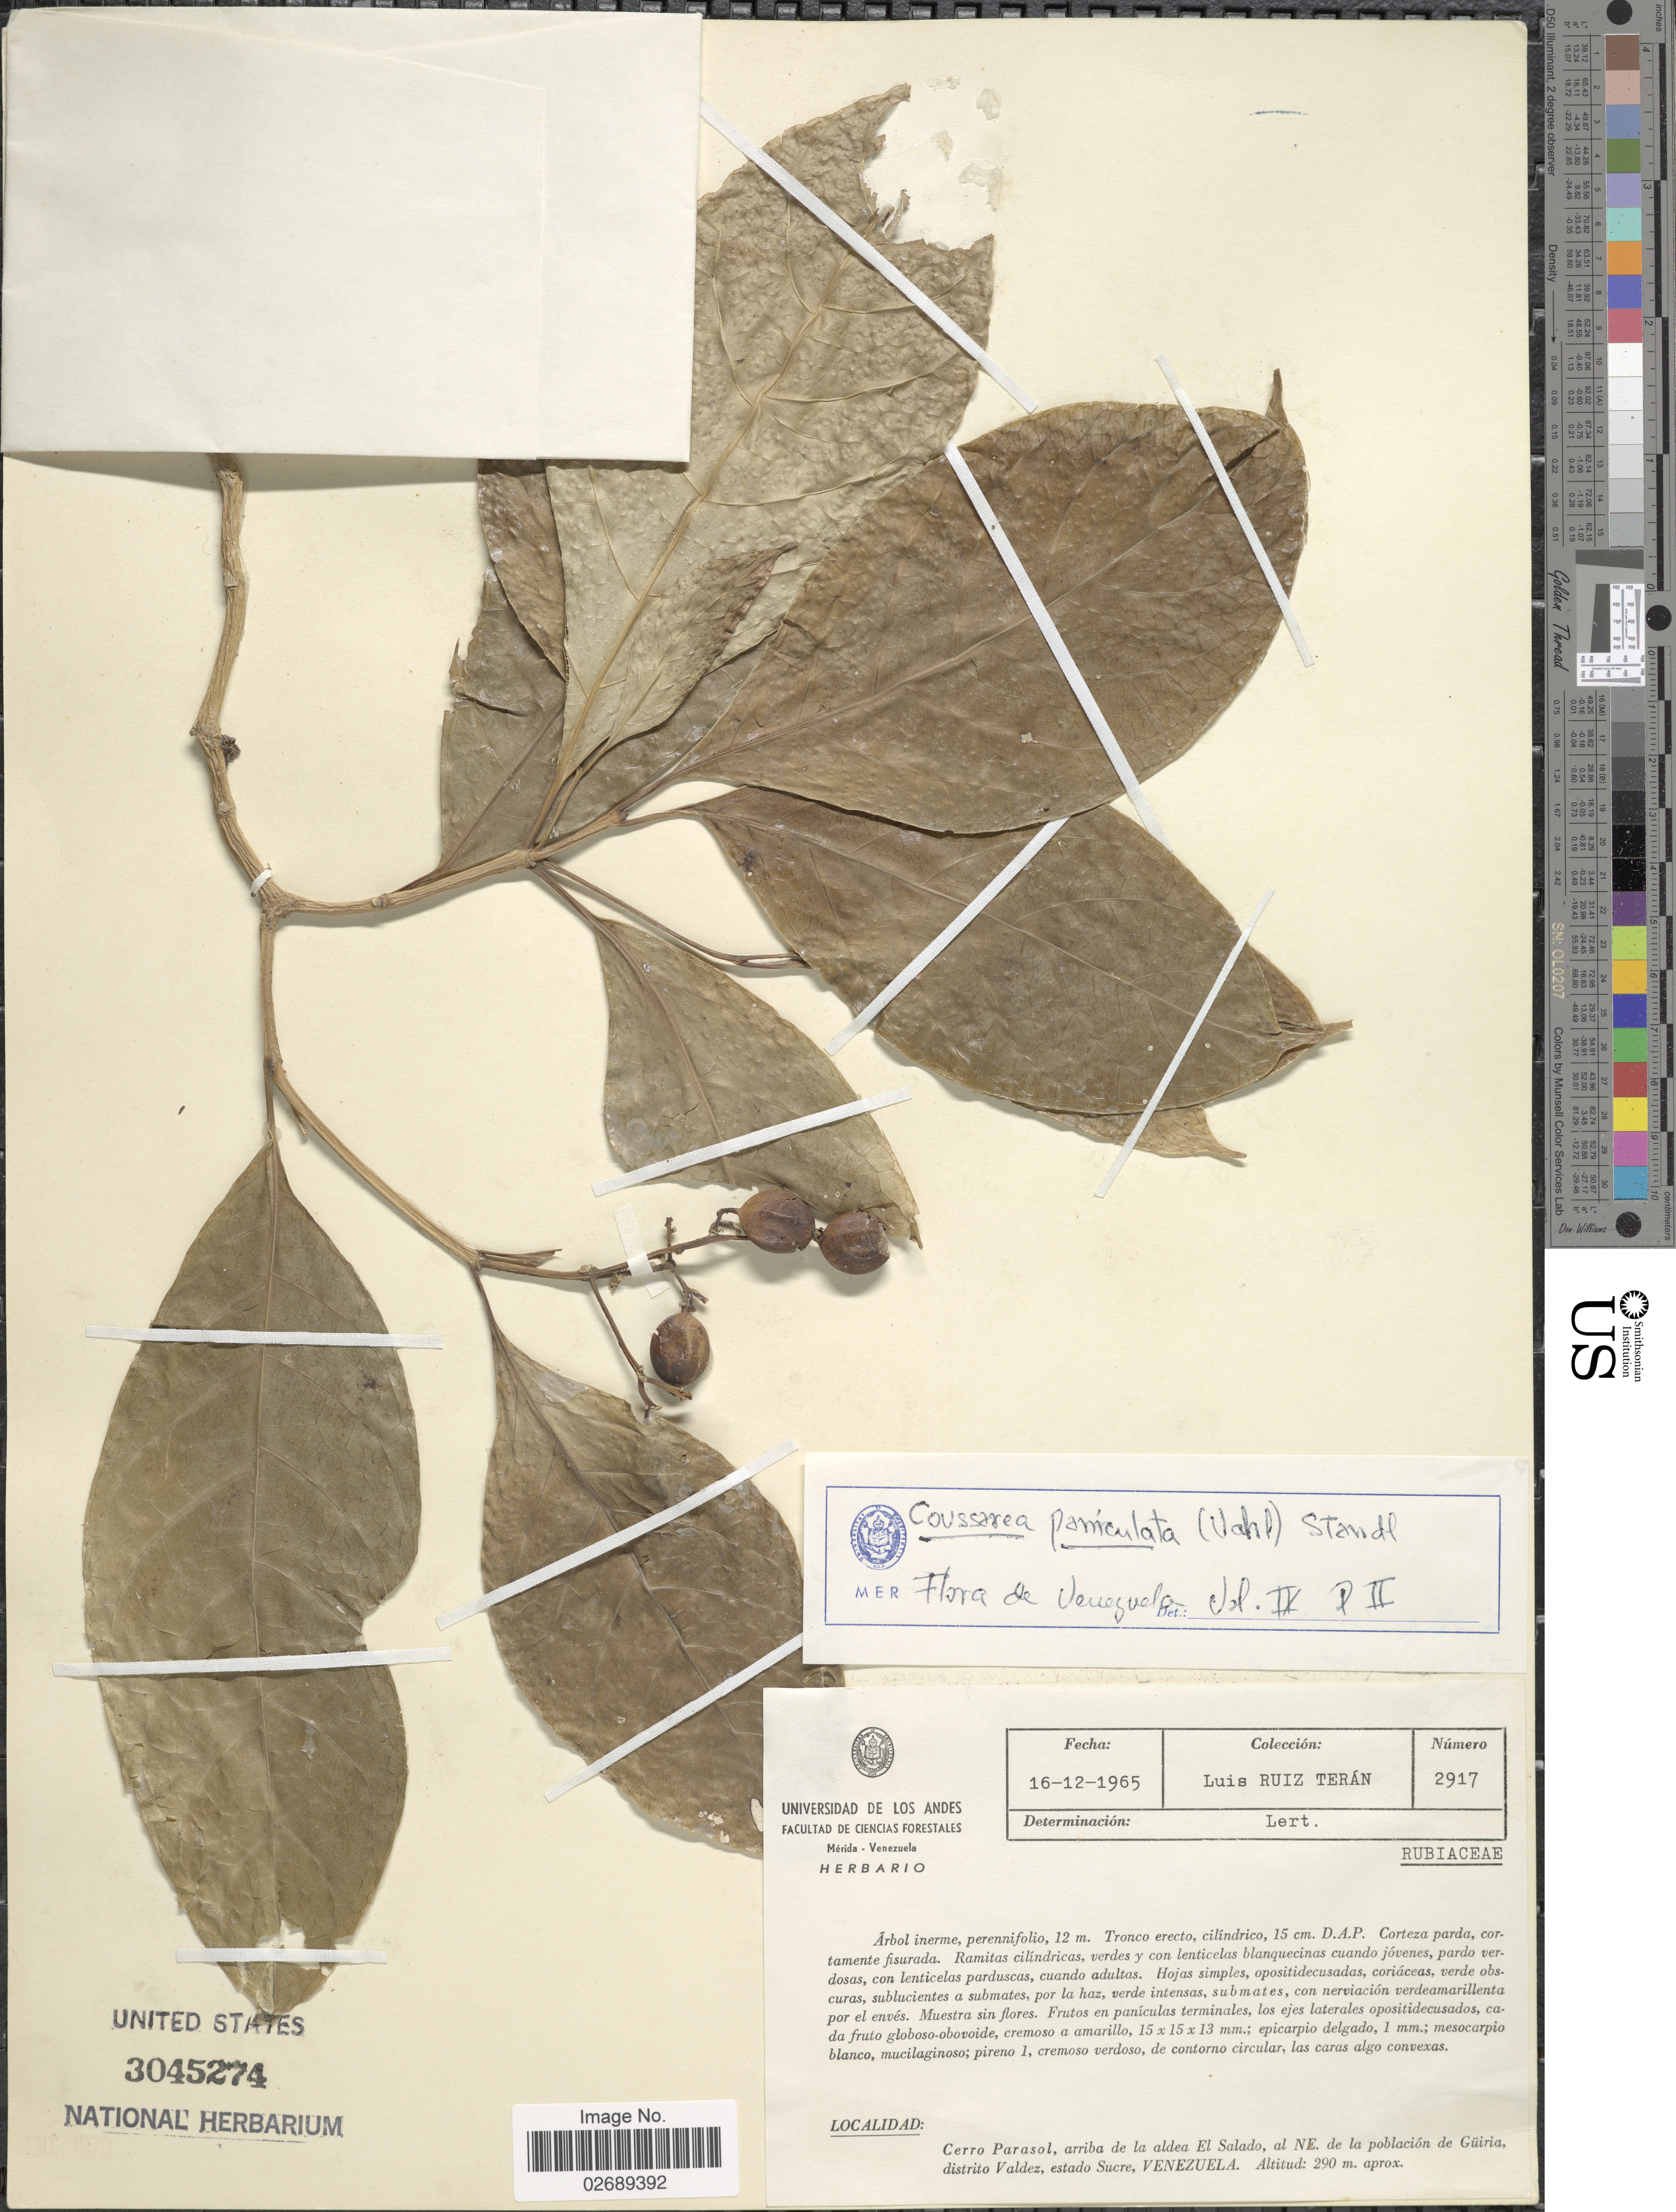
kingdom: Plantae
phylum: Tracheophyta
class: Magnoliopsida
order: Gentianales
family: Rubiaceae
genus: Coussarea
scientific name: Coussarea paniculata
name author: (Vahl) Standl.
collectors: L. E. Ruíz-Terán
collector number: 2917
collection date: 1965-12-16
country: Venezuela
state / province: Sucre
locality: Cerro Parasol, arriba de la aldea El Salado, al NE. de la poblacion de Guiria, distrito Valdez.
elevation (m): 290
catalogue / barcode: US 3045274